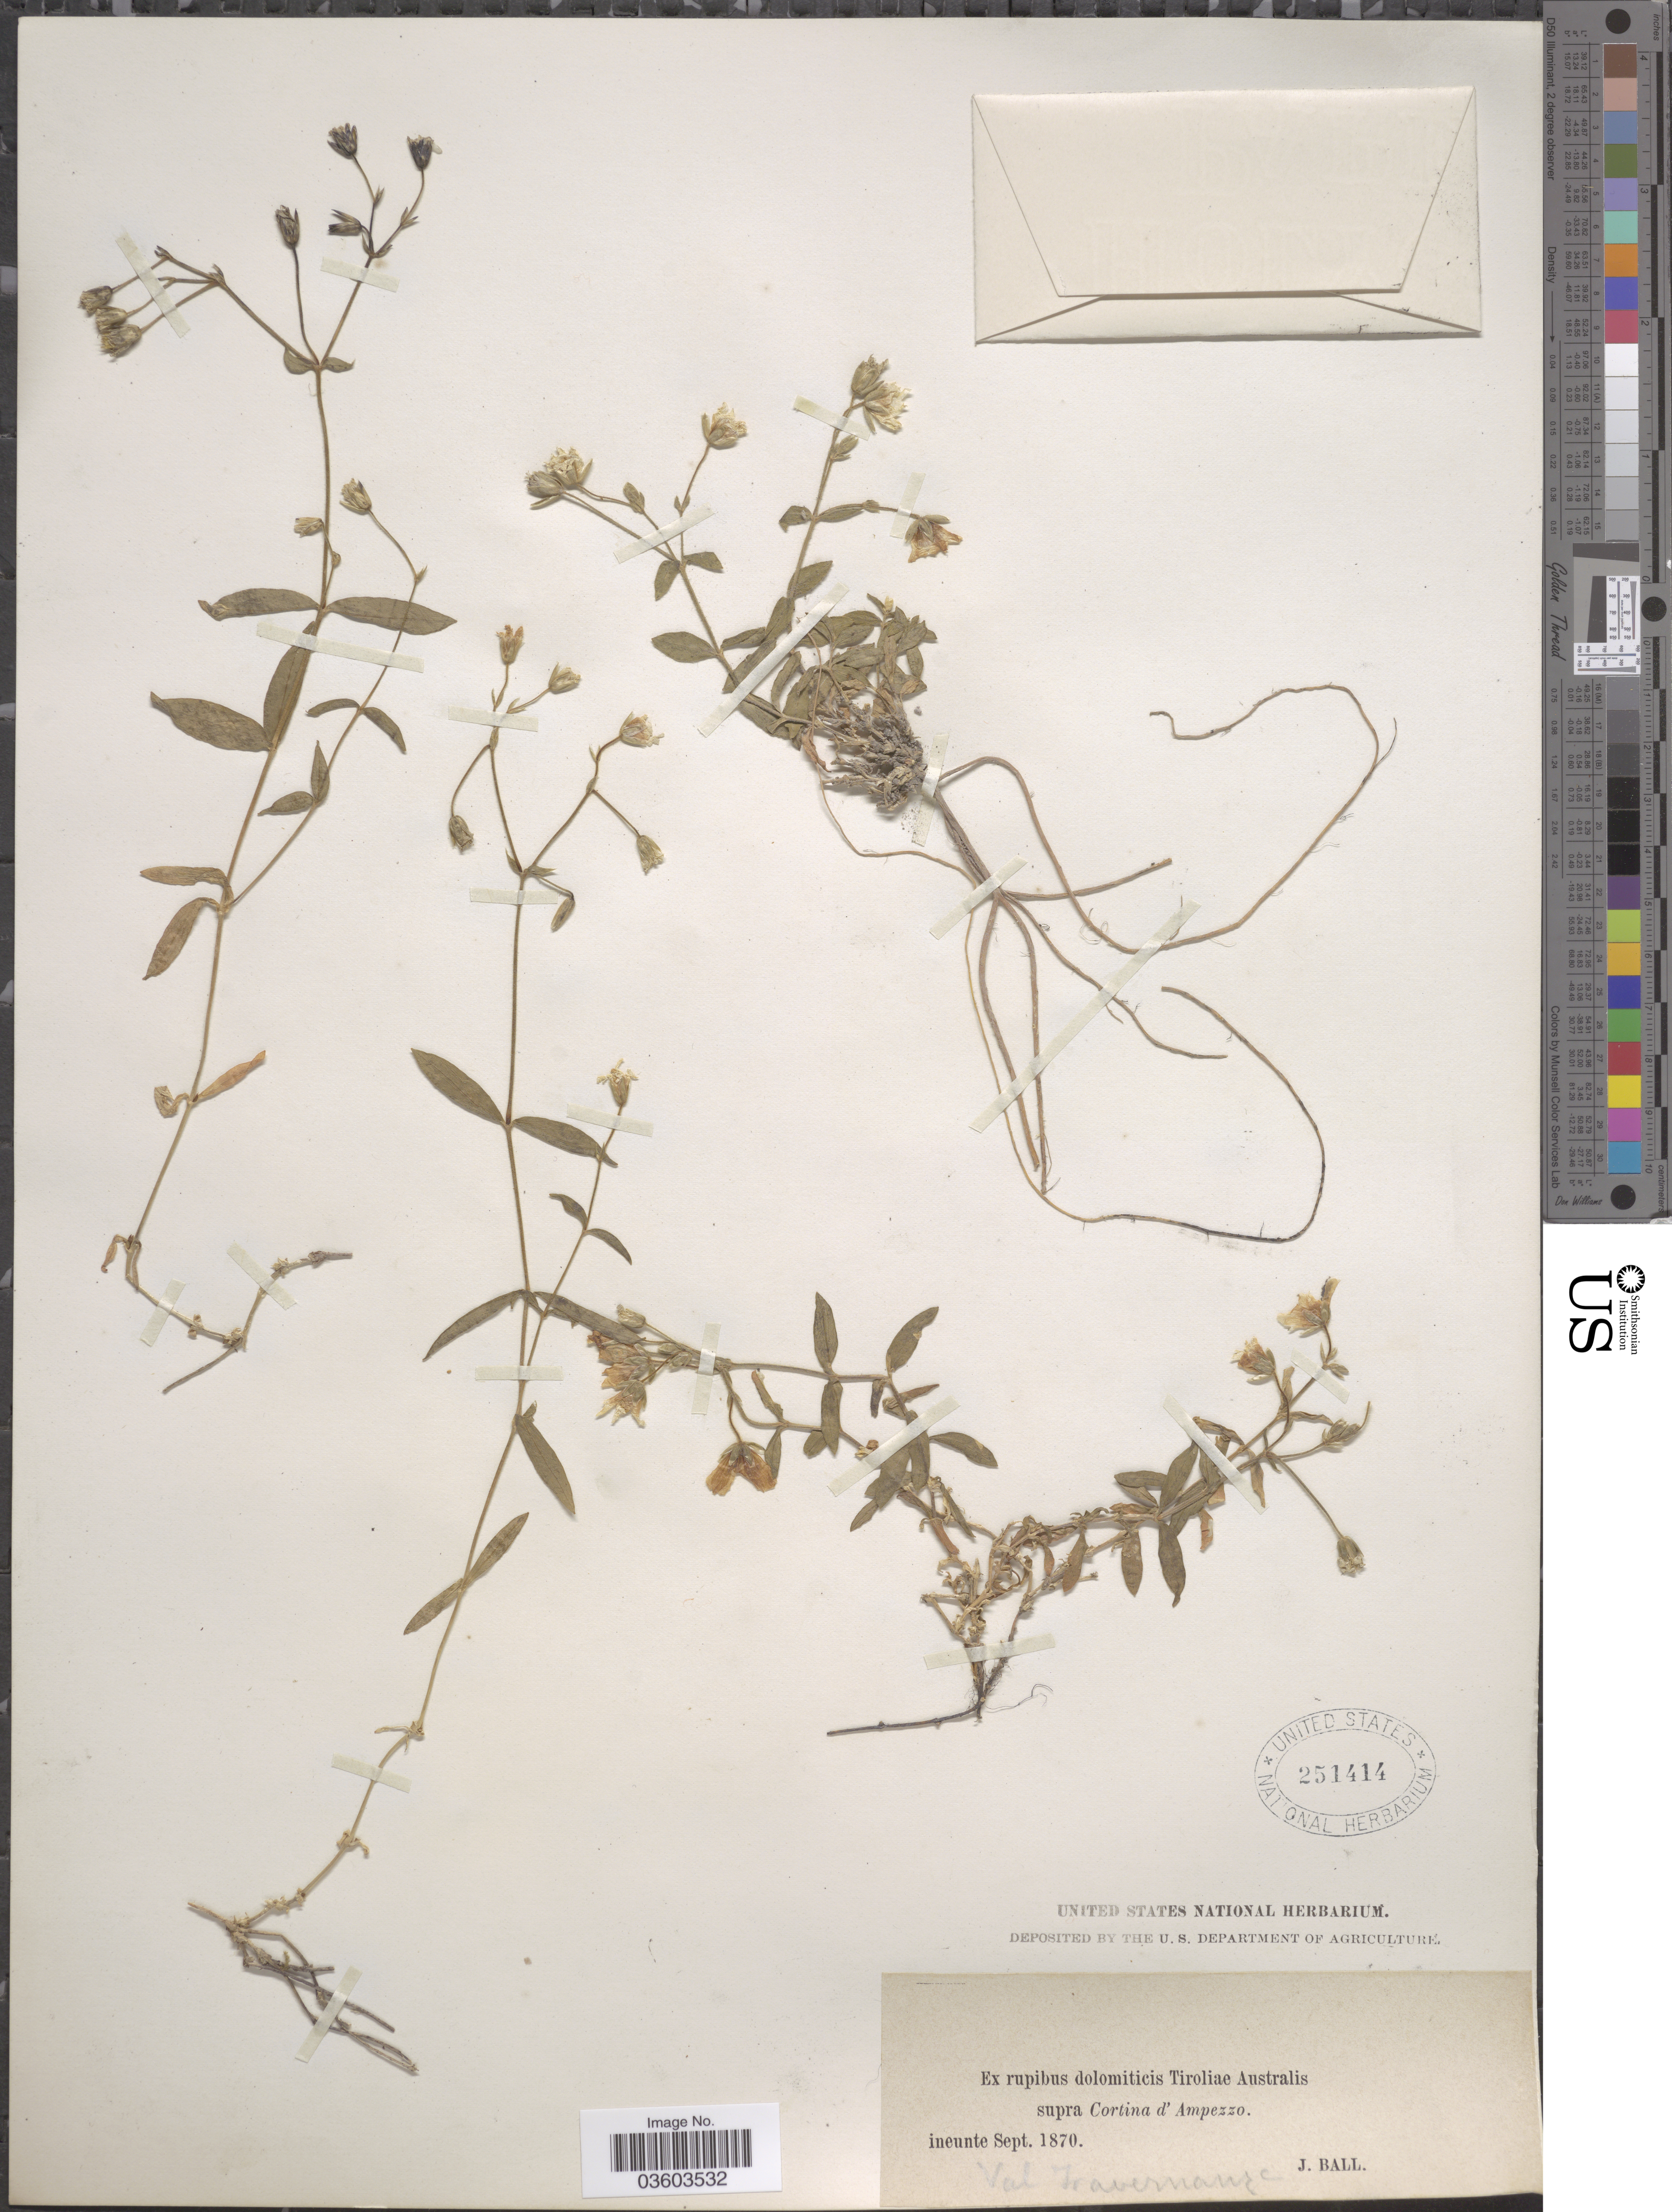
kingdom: Plantae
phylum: Tracheophyta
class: Magnoliopsida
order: Caryophyllales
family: Caryophyllaceae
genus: Cerastium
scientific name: Cerastium sp.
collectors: J. Ball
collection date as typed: Ineunte Sept. 1870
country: Italy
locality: Ex rupibus dolomiticis Tiroliæ Australis supra Cortina d'Ampezzo. Val Travernanza.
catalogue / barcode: US 251414